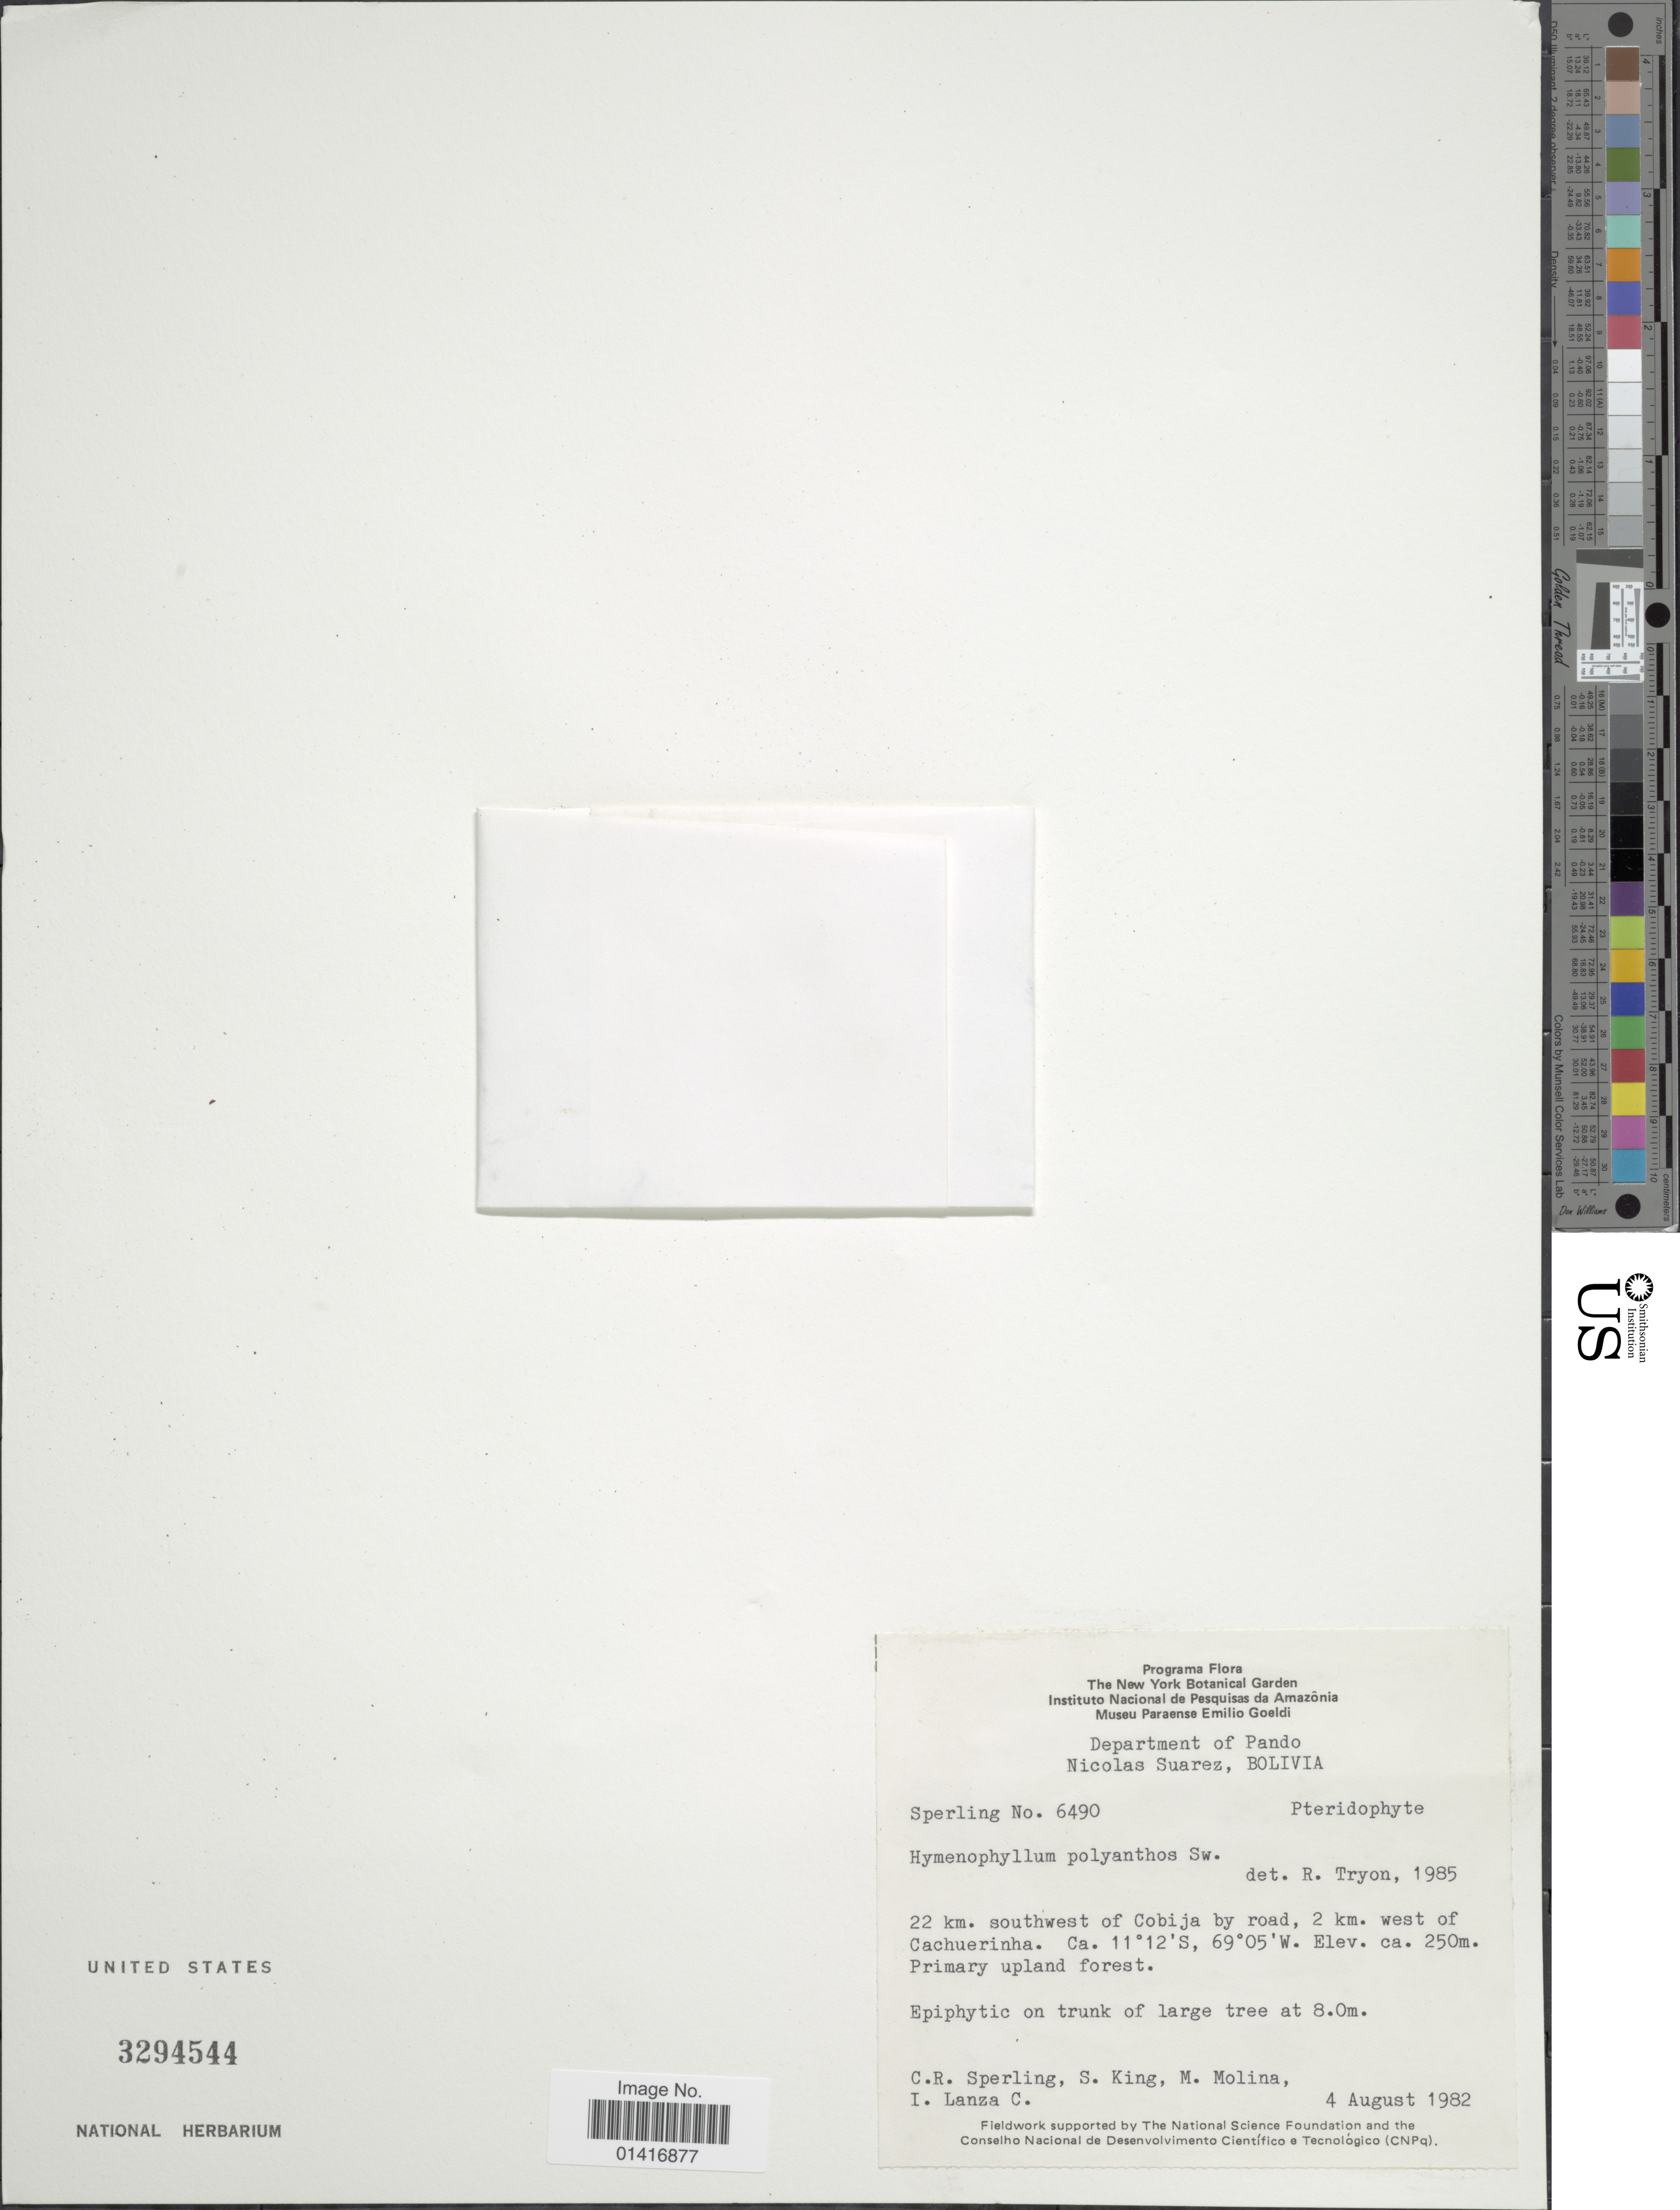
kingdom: Plantae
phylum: Tracheophyta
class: Polypodiopsida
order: Hymenophyllales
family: Hymenophyllaceae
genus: Hymenophyllum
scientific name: Hymenophyllum polyanthos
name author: (Sw.) Sw.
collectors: C. R. Sperling, S. King, M. Molina & M. Molina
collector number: Sperling 6490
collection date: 1982-08-04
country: Bolivia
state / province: Pando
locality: Department of Pando, Nicolas Suarez. 22km. southwest of Cobija by road, 2 km. west of Cachuerinha, Primary upland forest.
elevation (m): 250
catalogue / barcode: US 3294544